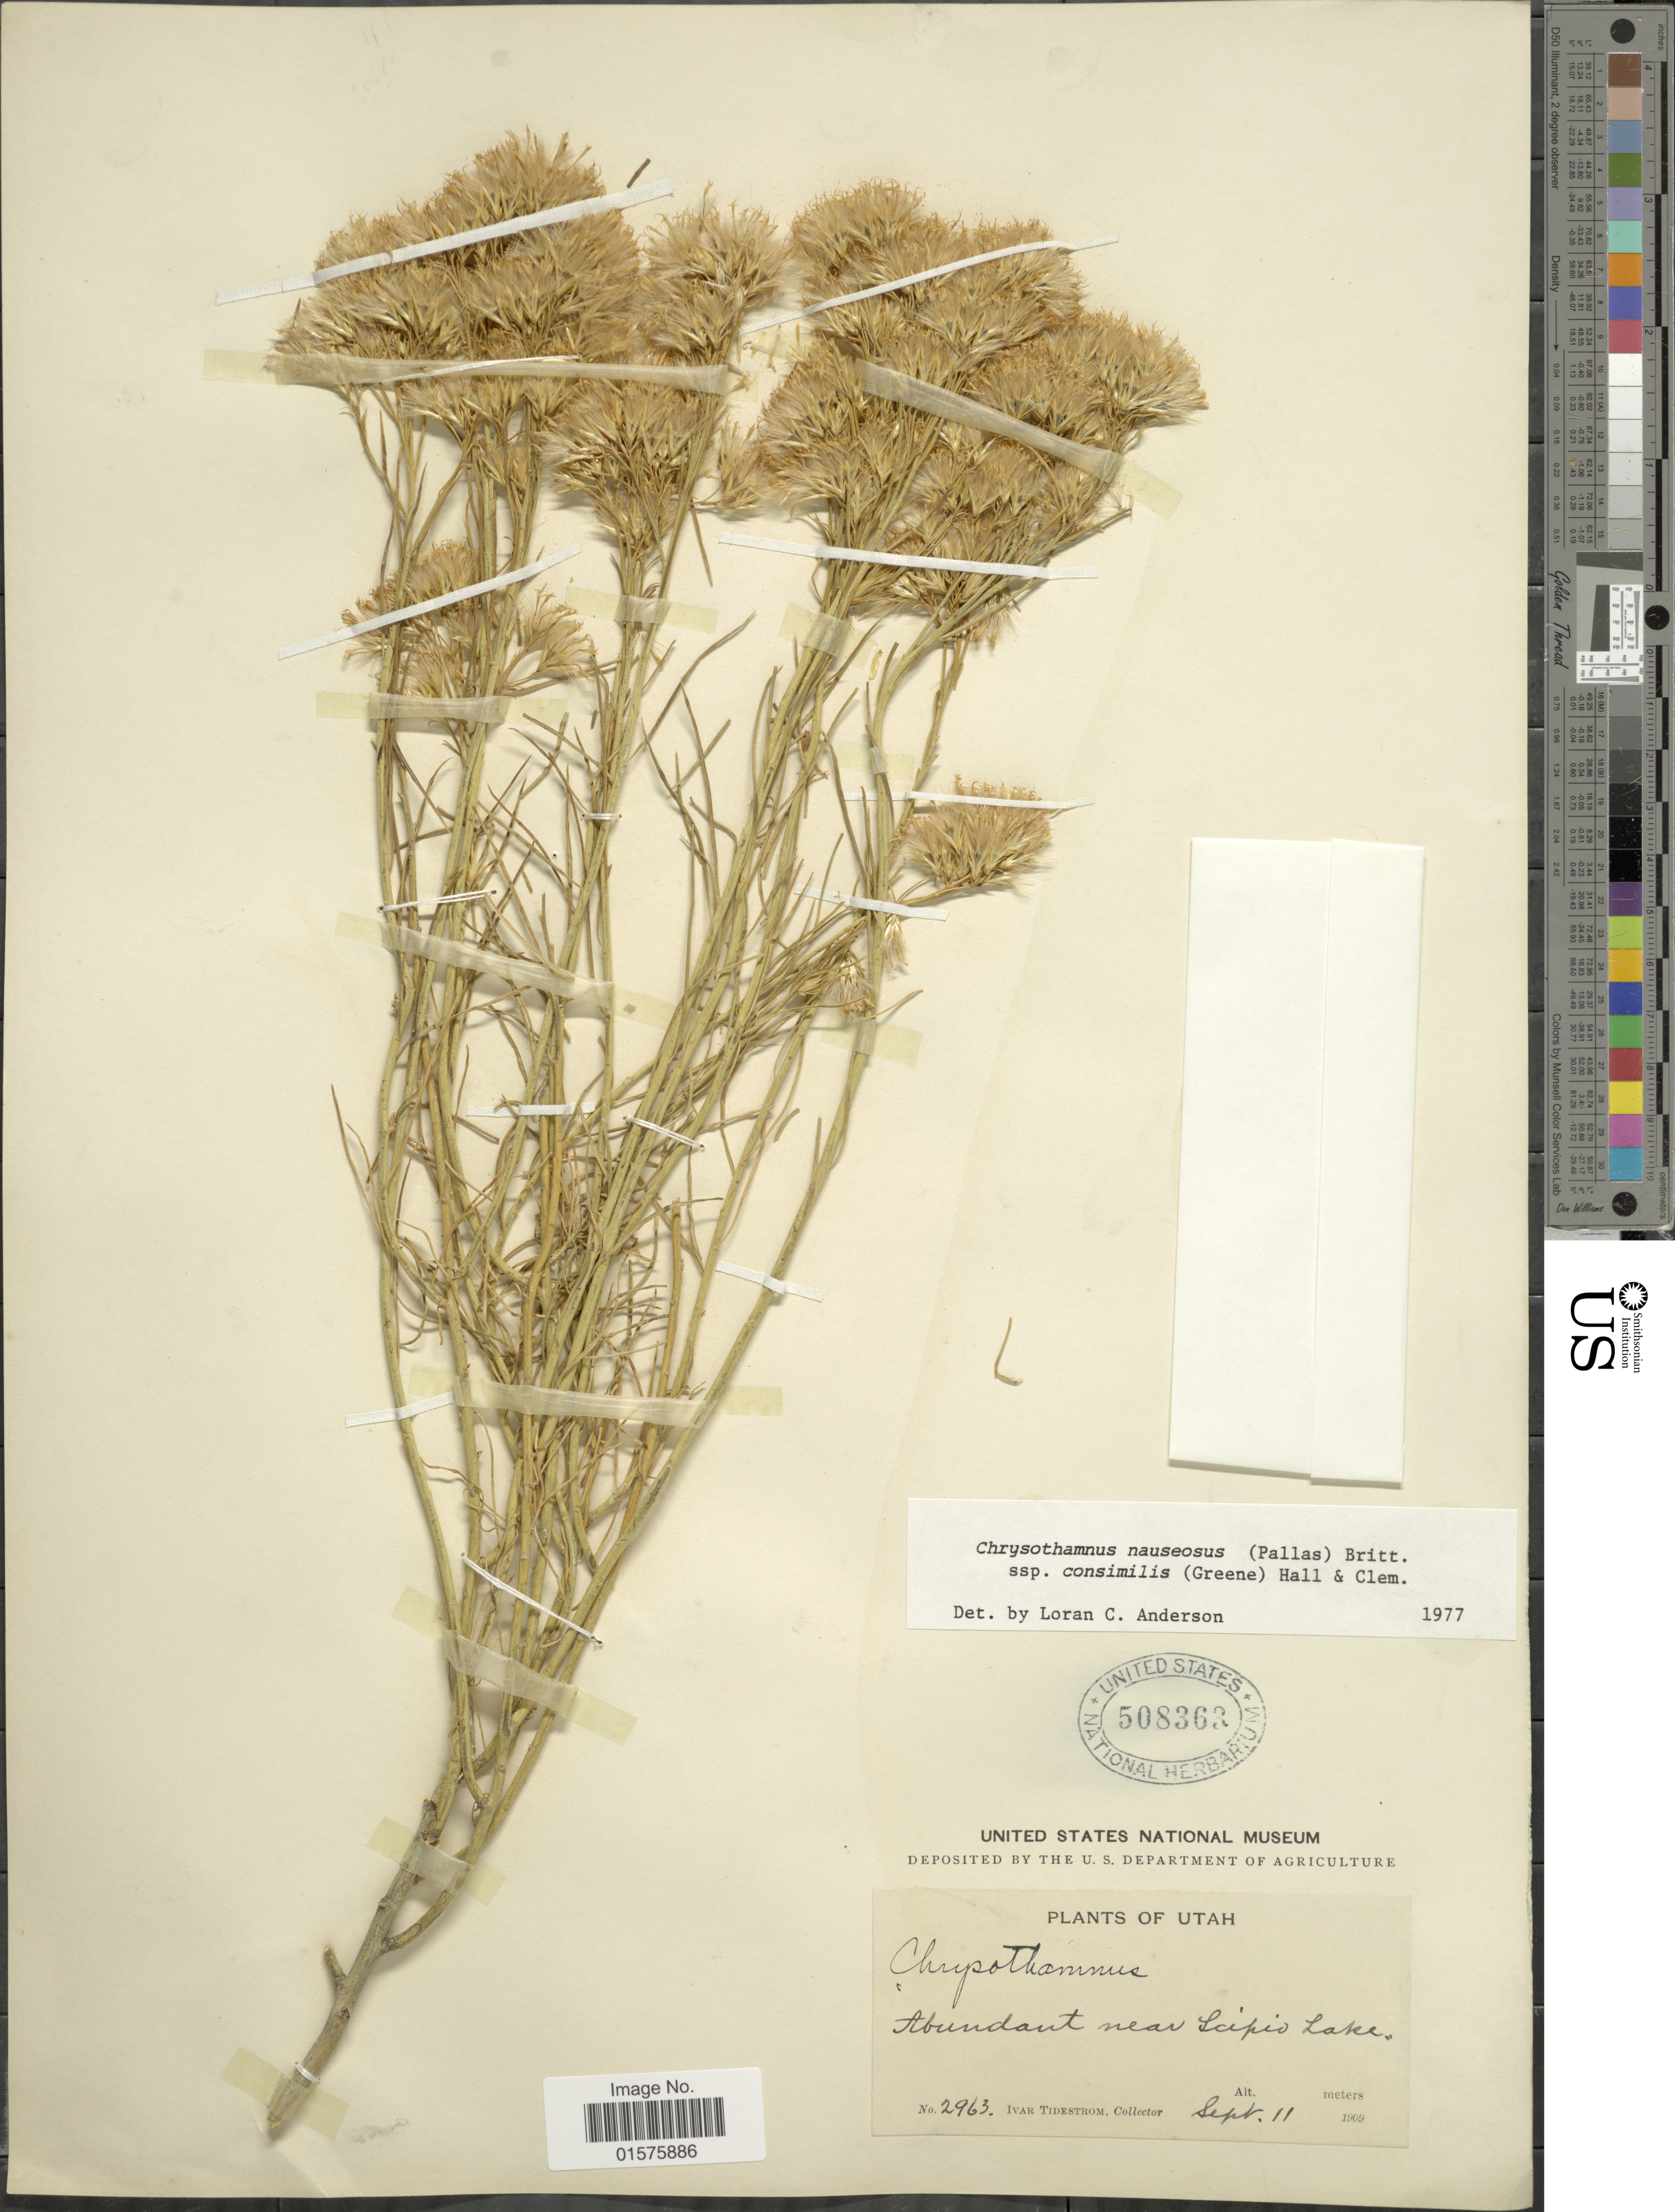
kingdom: Plantae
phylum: Tracheophyta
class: Magnoliopsida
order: Asterales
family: Asteraceae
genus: Ericameria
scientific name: Ericameria nauseosa var. oreophila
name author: (A. Nelson) G.L. Nesom & G.I. Baird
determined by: Urbatsch, Lowell E., Curator (LSU), Louisiana State University (UNITED STATES)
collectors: I. F. Tidestrom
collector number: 2963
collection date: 1909-09-11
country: United States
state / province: Utah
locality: Scipio Lake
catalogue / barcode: US 508363